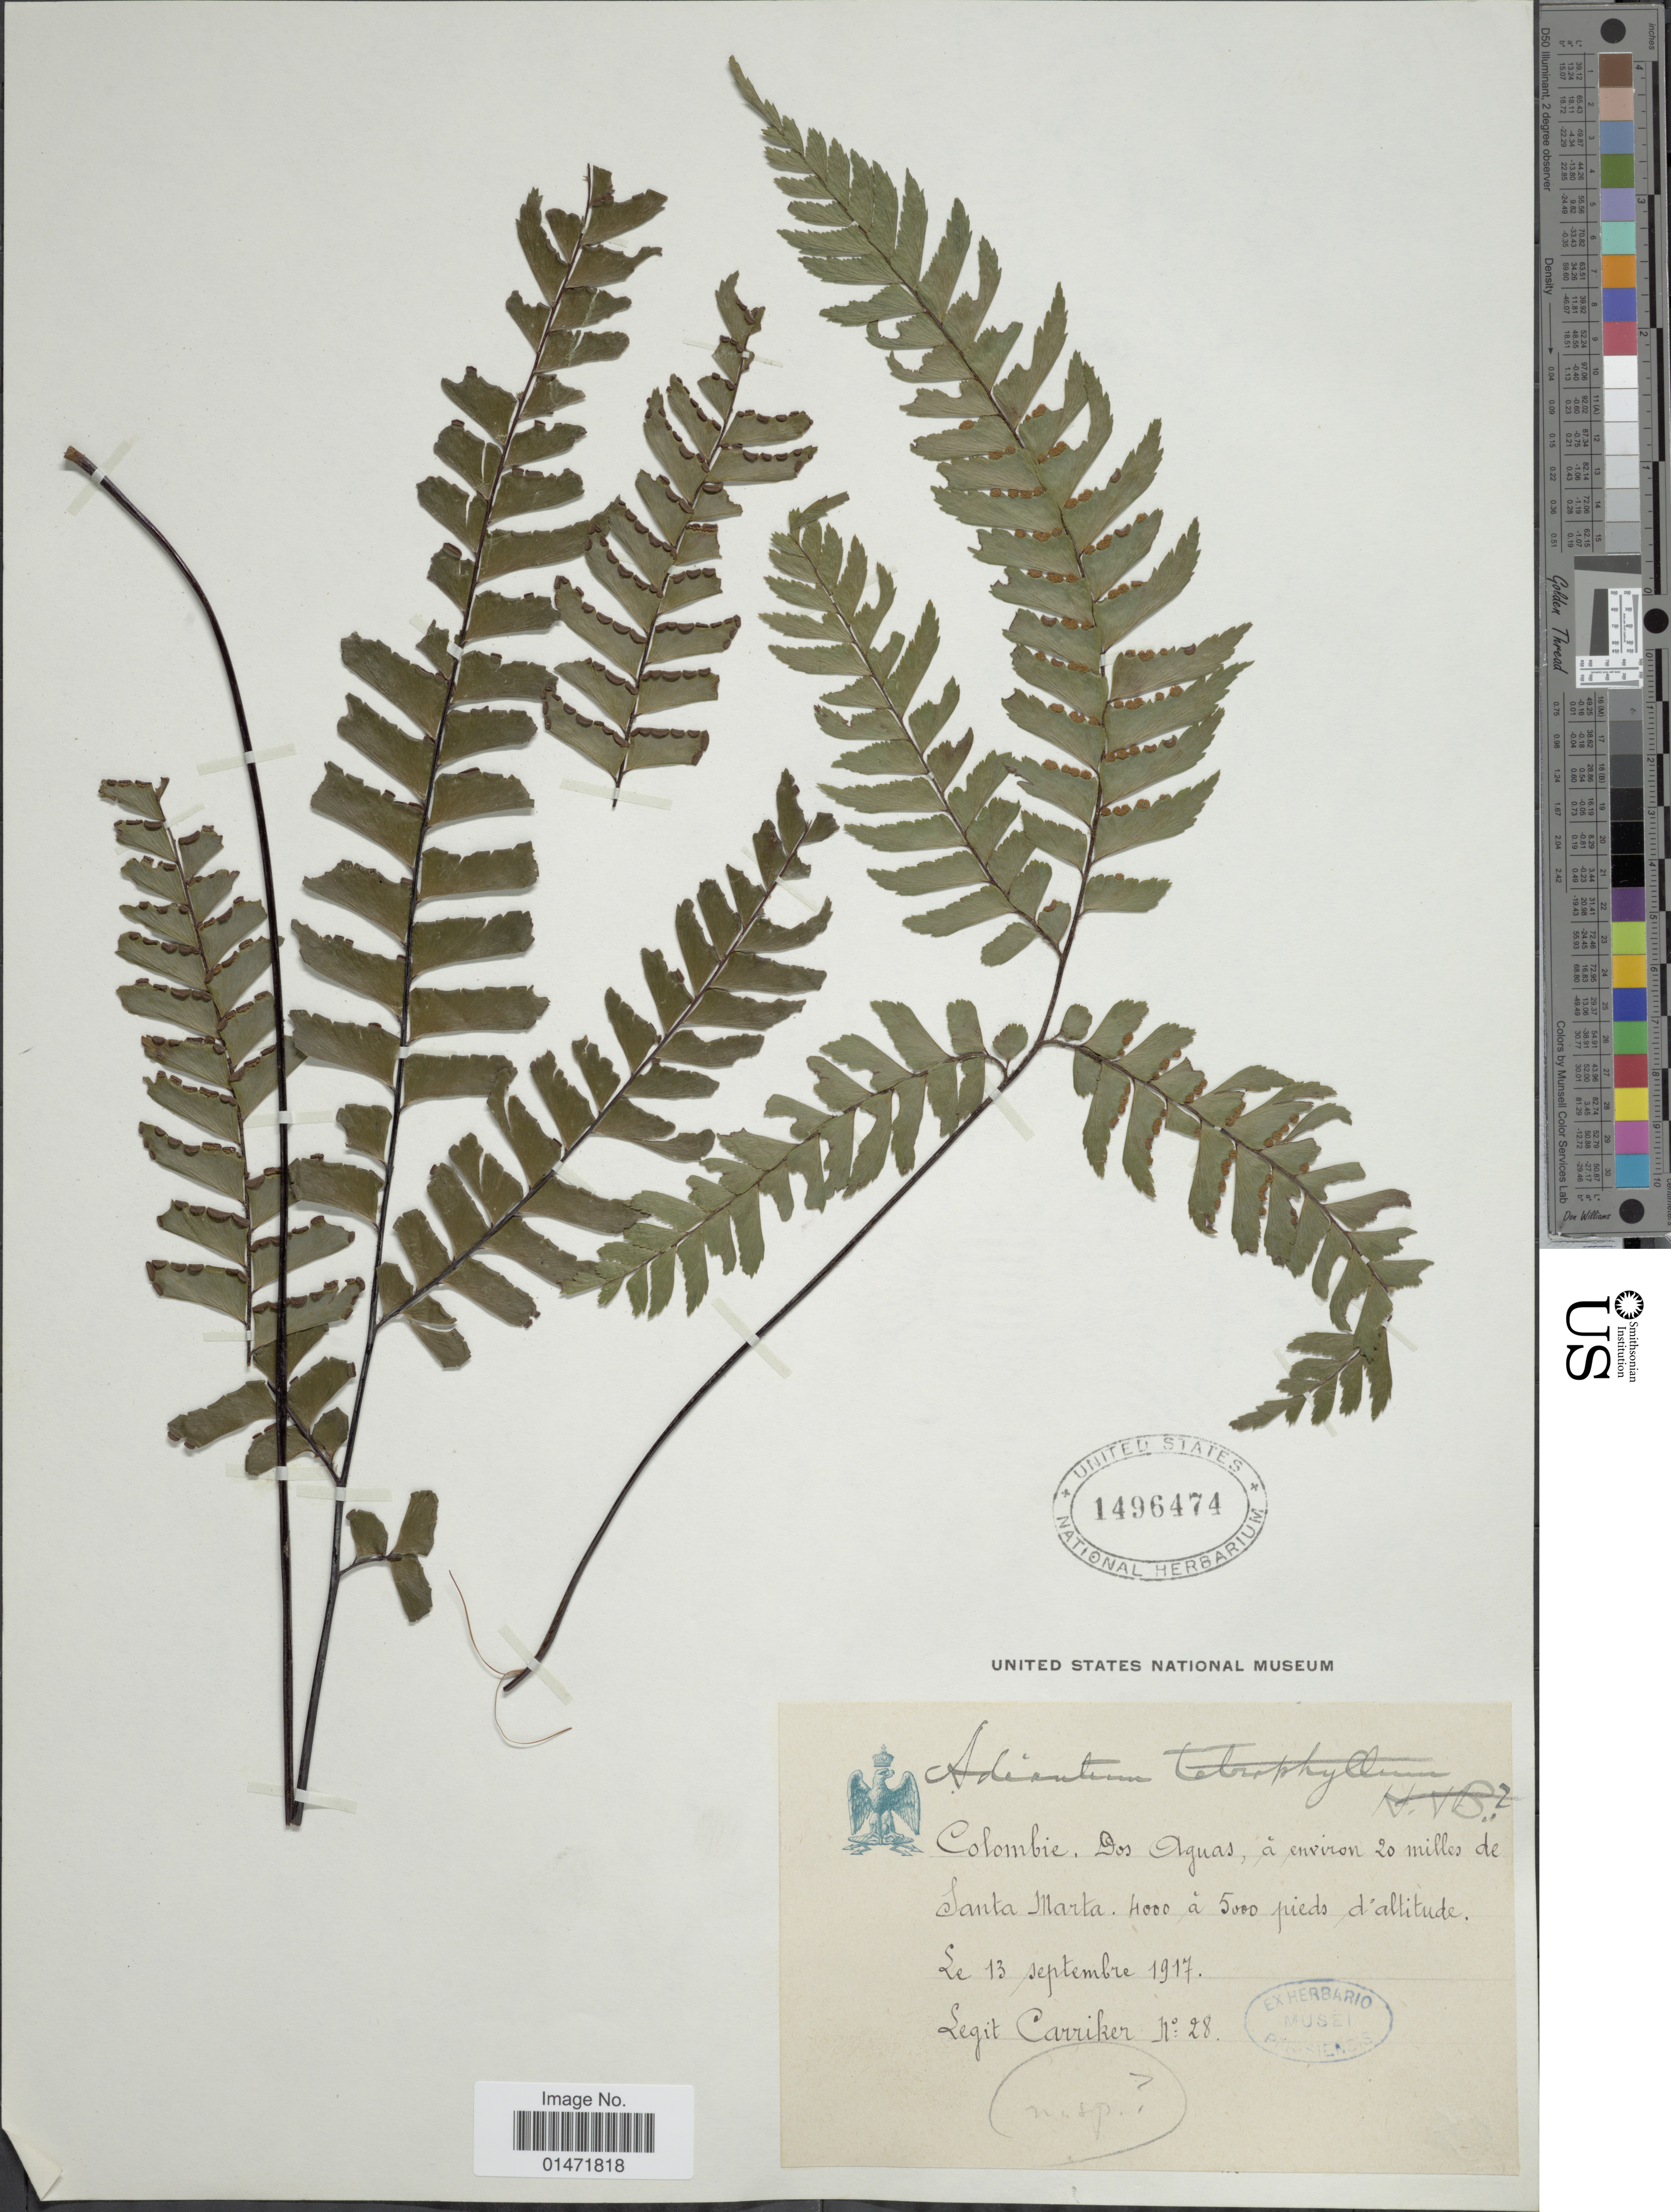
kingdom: Plantae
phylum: Tracheophyta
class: Polypodiopsida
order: Polypodiales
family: Pteridaceae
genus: Adiantum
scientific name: Adiantum tetraphyllum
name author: Humb. & Bonpl. ex Willd.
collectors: Carriker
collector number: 28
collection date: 1917-09-13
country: Colombia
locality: Dos Aguas, á environ 20 milles de Santa Marta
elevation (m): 1219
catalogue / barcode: US 1496474